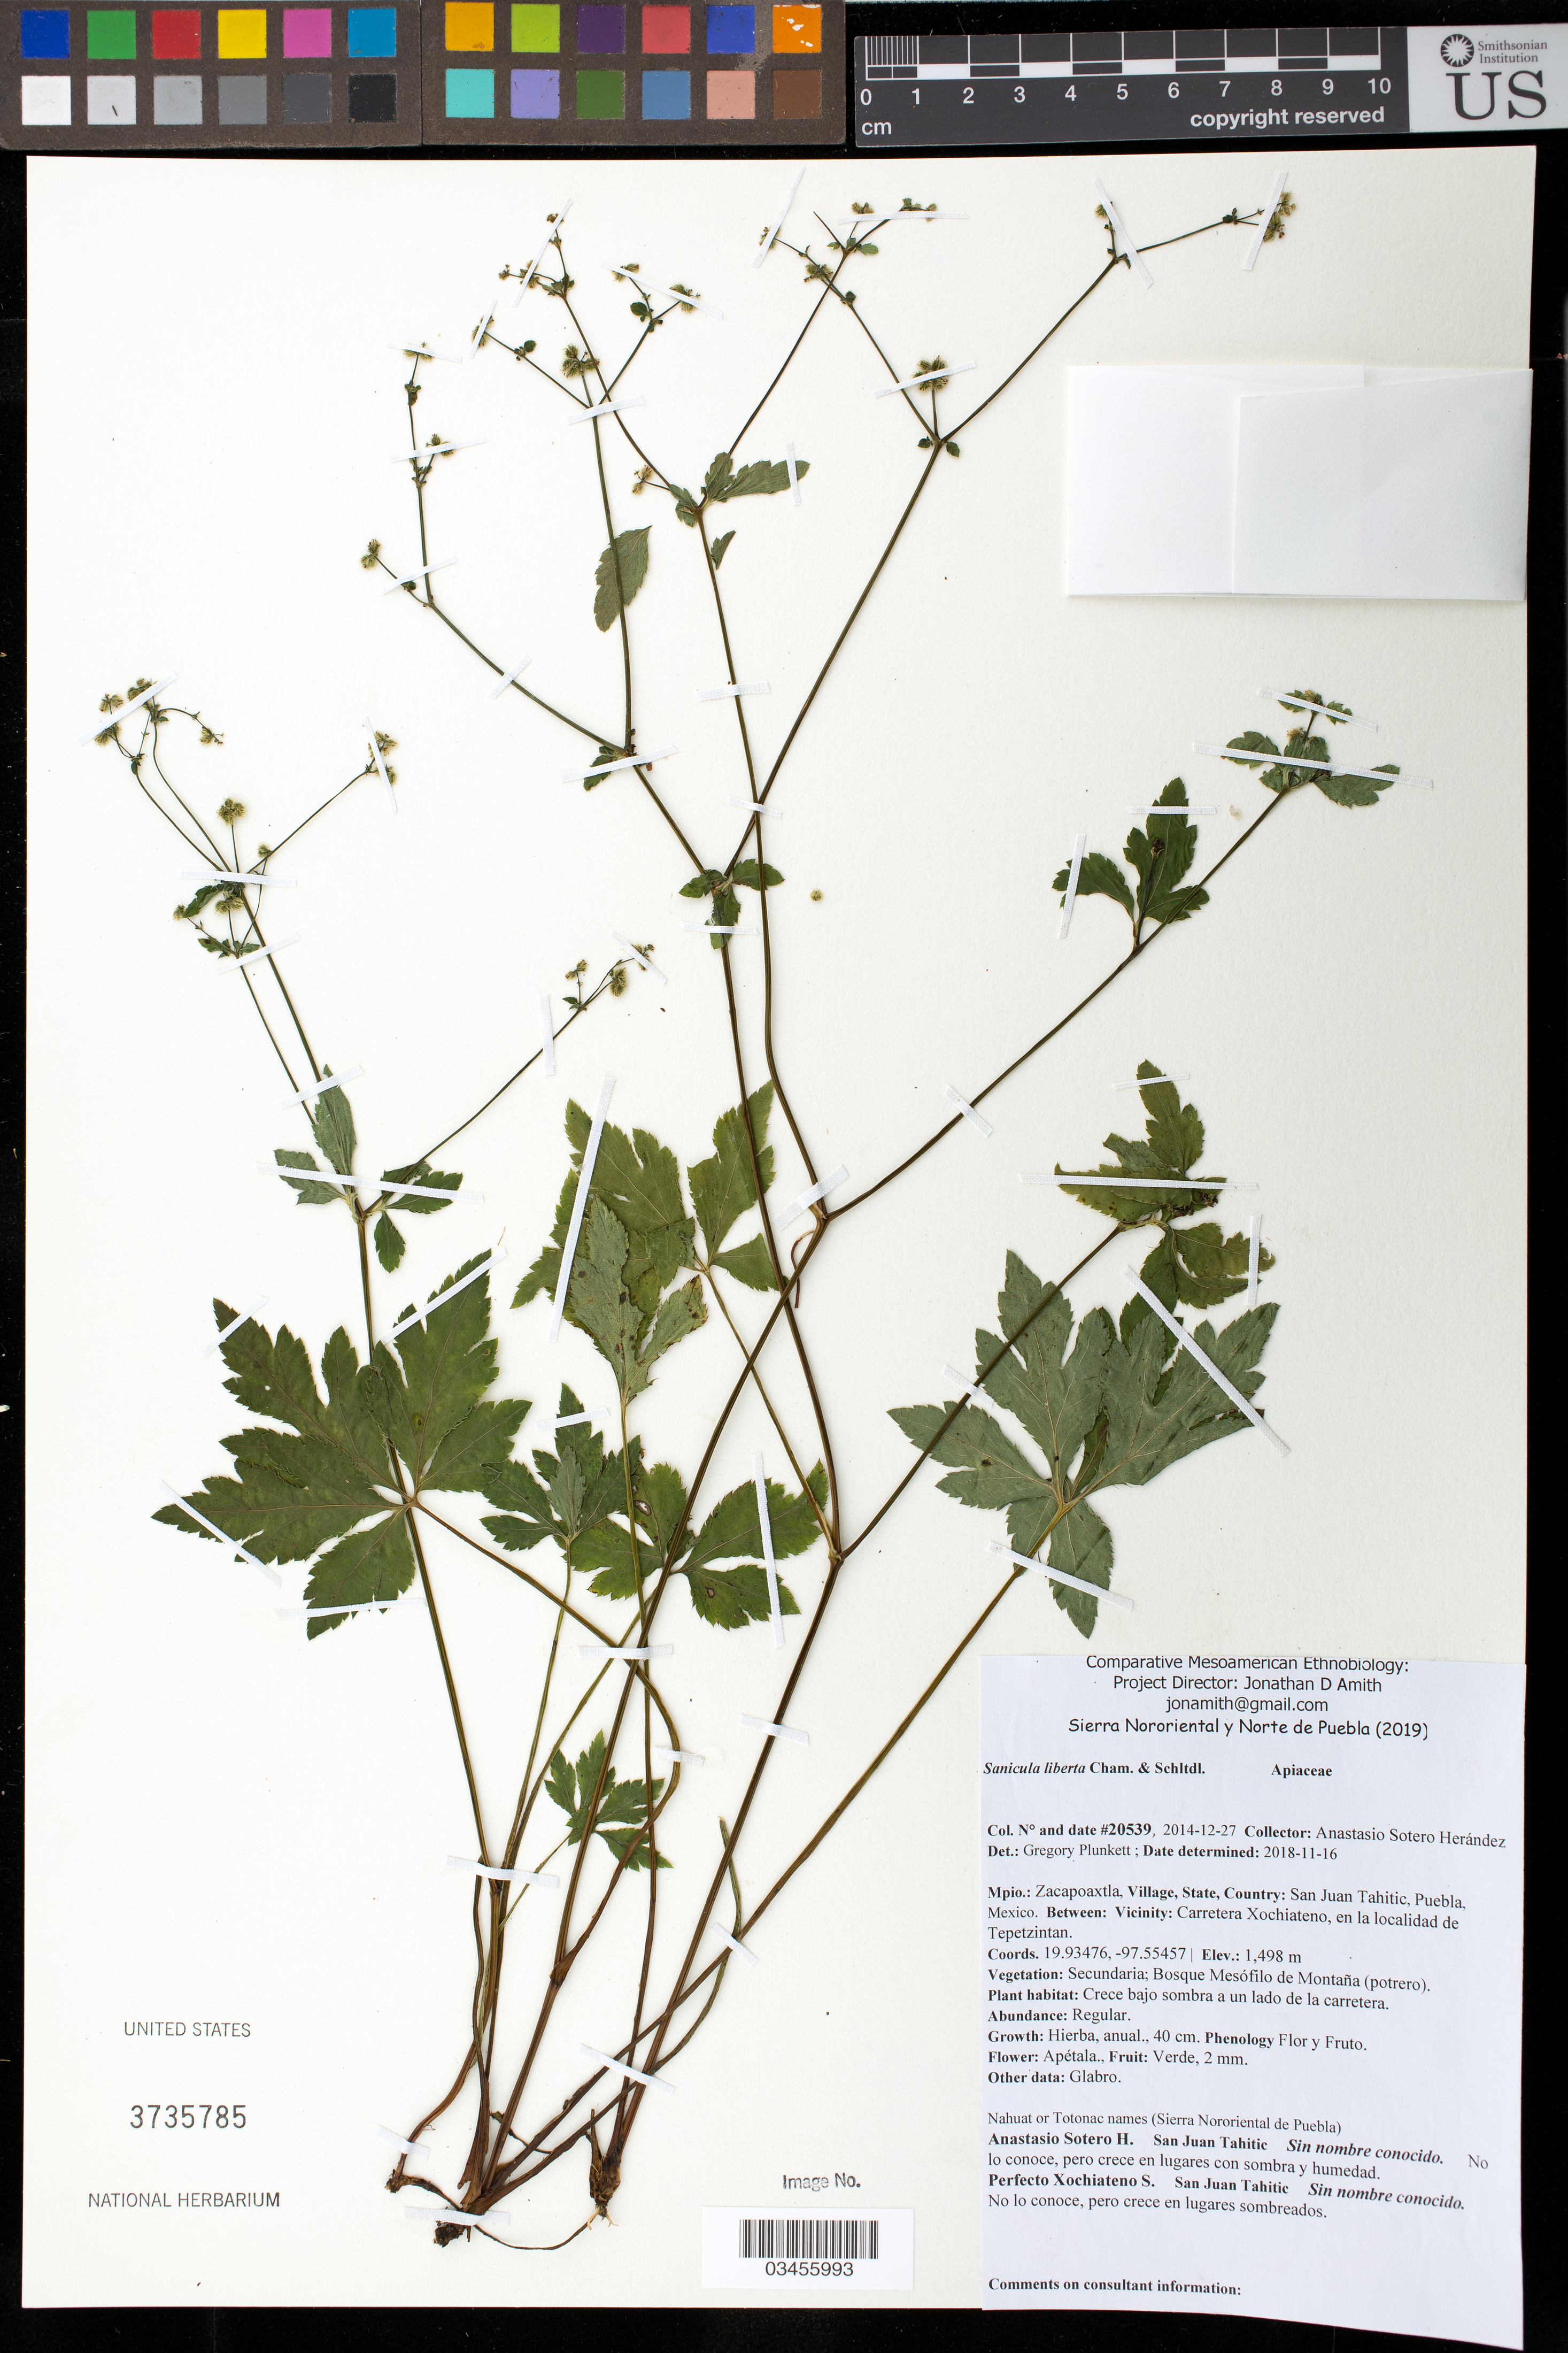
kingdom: Plantae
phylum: Tracheophyta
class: Magnoliopsida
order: Apiales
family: Apiaceae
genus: Sanicula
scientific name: Sanicula liberta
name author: Cham. & Schltdl.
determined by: Plunkett, Gregory M.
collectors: Canek Ledesma C. & A. Sotero H.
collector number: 20539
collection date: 2014-12-27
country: México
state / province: Puebla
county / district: Zacapoaxtla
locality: PUEBLO: San Juan Tahitic; LOCALIDAD EXACTA: Carretera Xochiateno, en la localidad de Tepetzintan.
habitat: Bosque mesófilo de montaña (potrero); Crece bajo sombra a un lado de la carretera.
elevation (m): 1498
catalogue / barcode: US 3735785